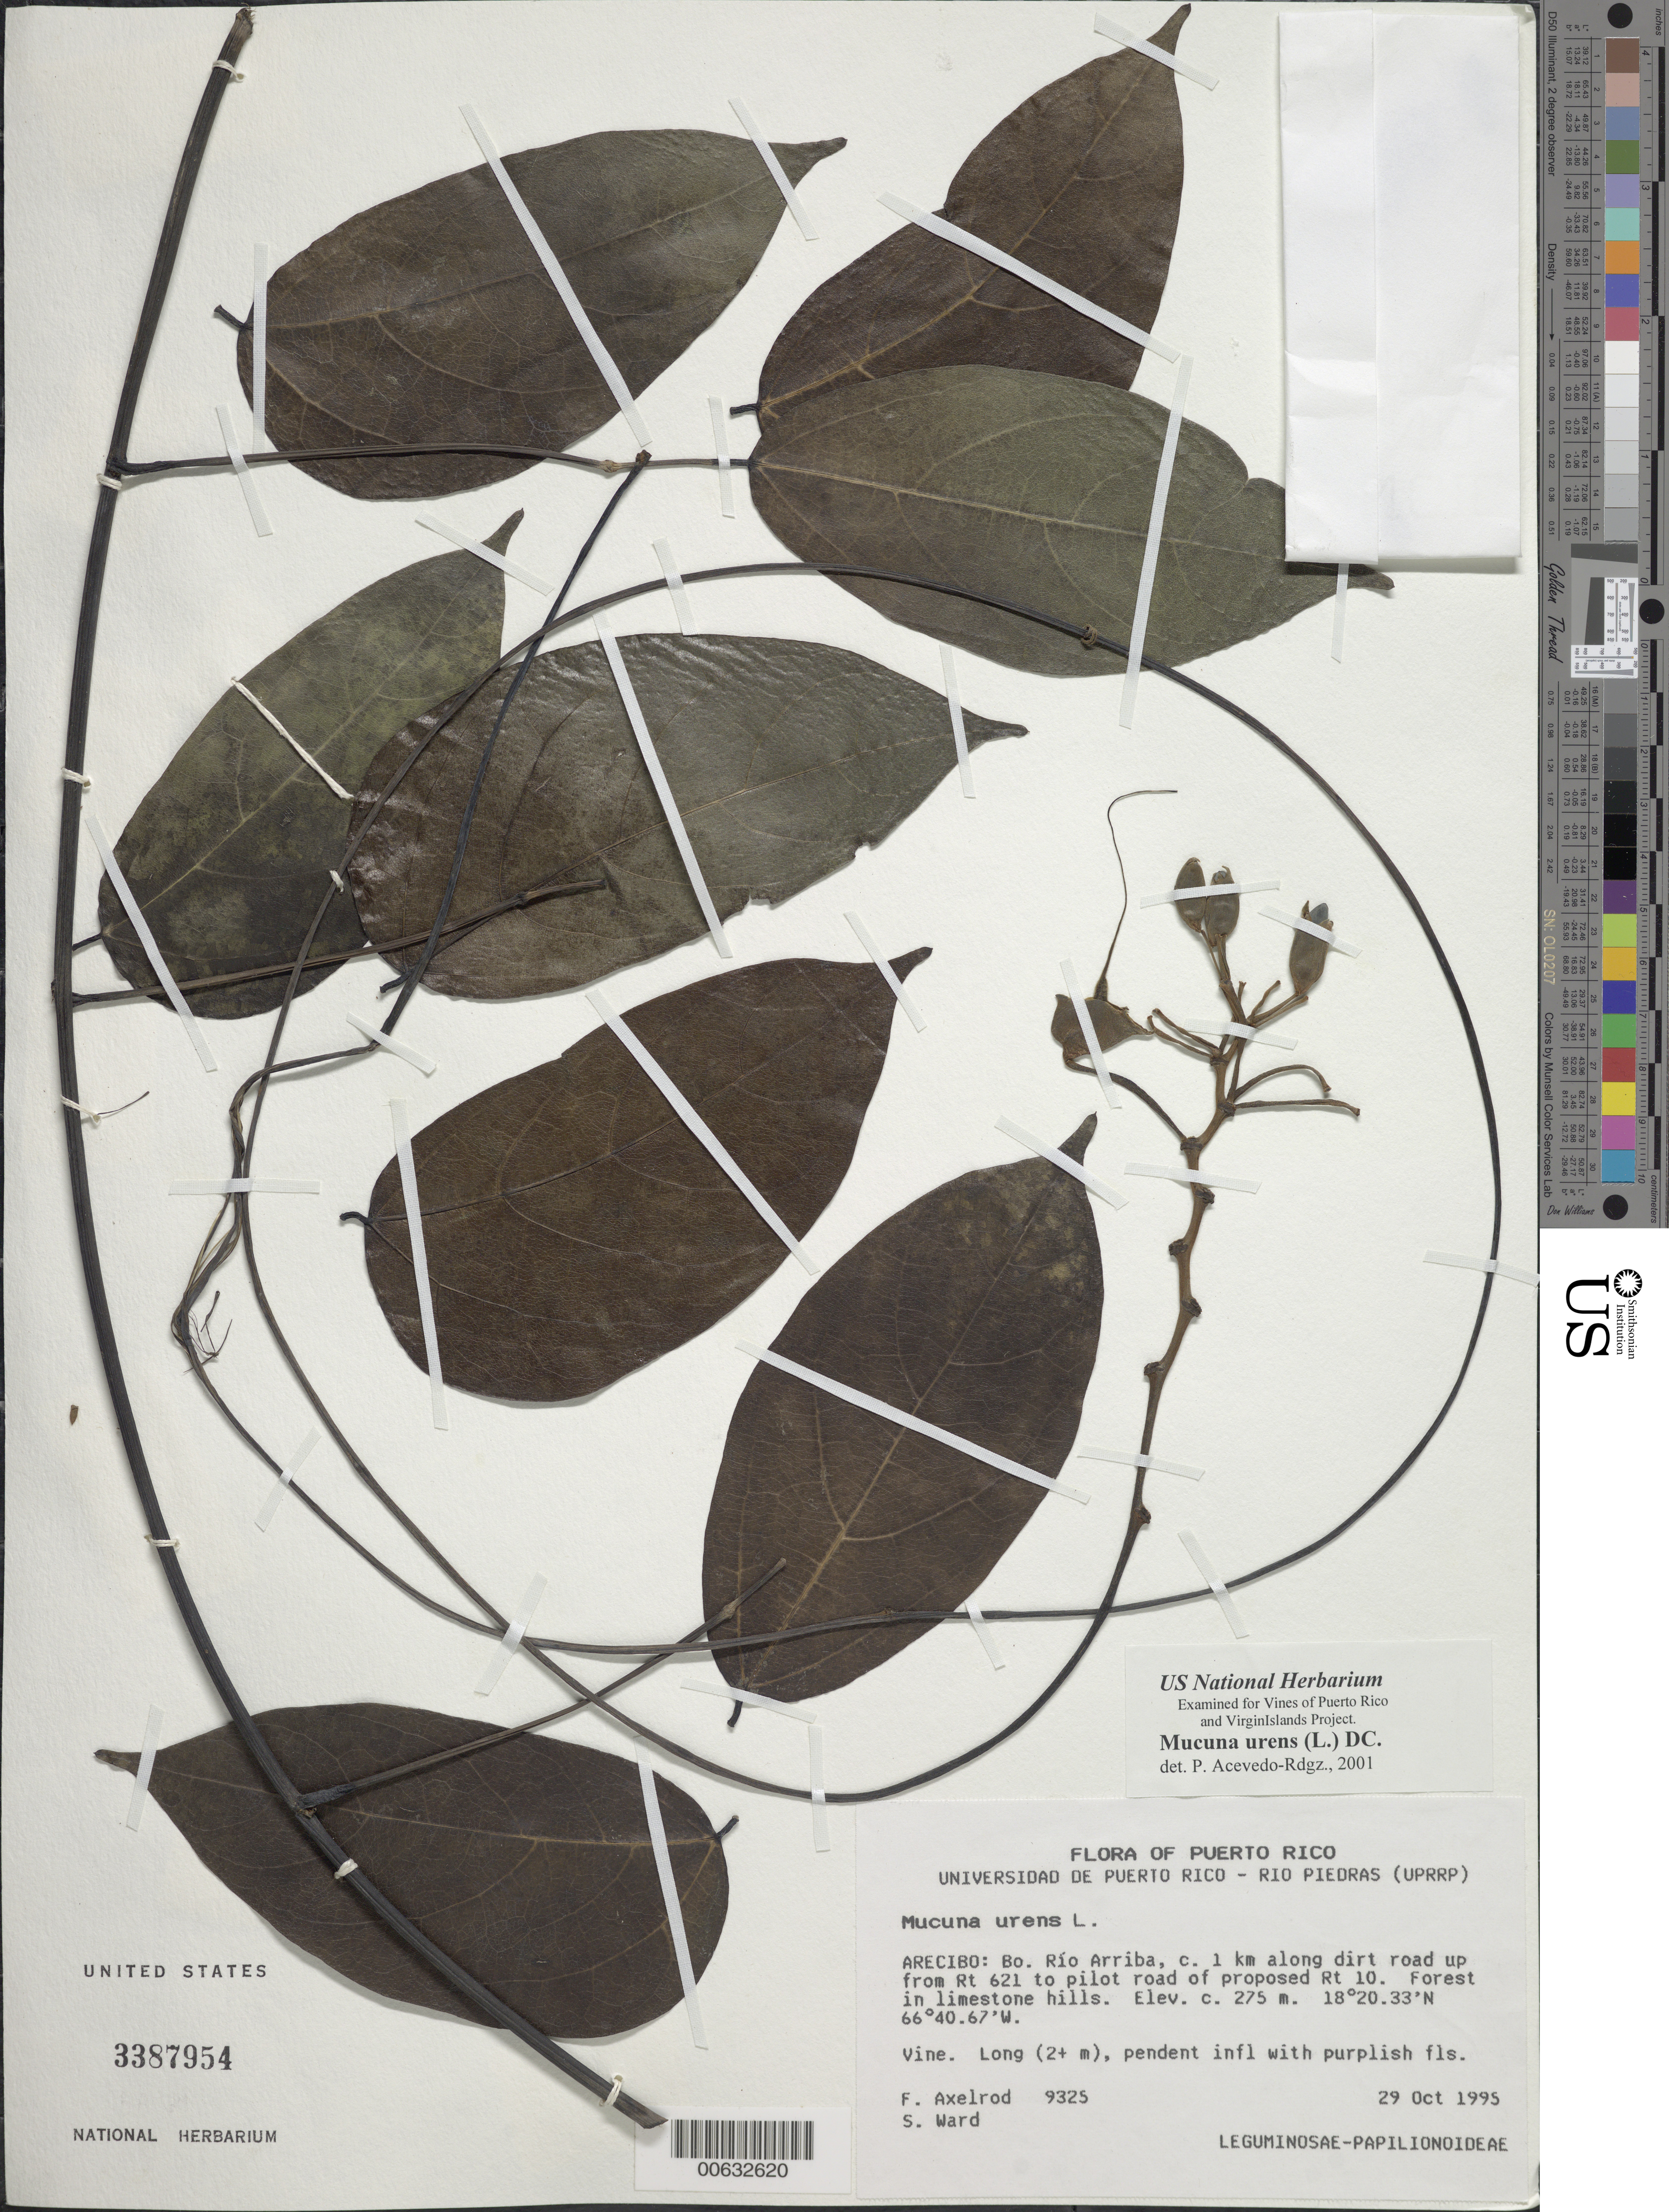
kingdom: Plantae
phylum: Tracheophyta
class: Magnoliopsida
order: Fabales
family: Fabaceae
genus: Mucuna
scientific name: Mucuna urens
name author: (L.) Medik.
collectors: F. S. Axelrod & S. Ward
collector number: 9325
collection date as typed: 29 Oct 1995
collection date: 1995-10-29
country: Puerto Rico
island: Greater Antilles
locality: Arecibo: Bo. Río Arriba, ca. 1 km along dirt road up from Rt 621 to pilot road of proposed Rt 10.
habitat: Forest in limestone hills.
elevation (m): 275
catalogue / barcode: US 3387954